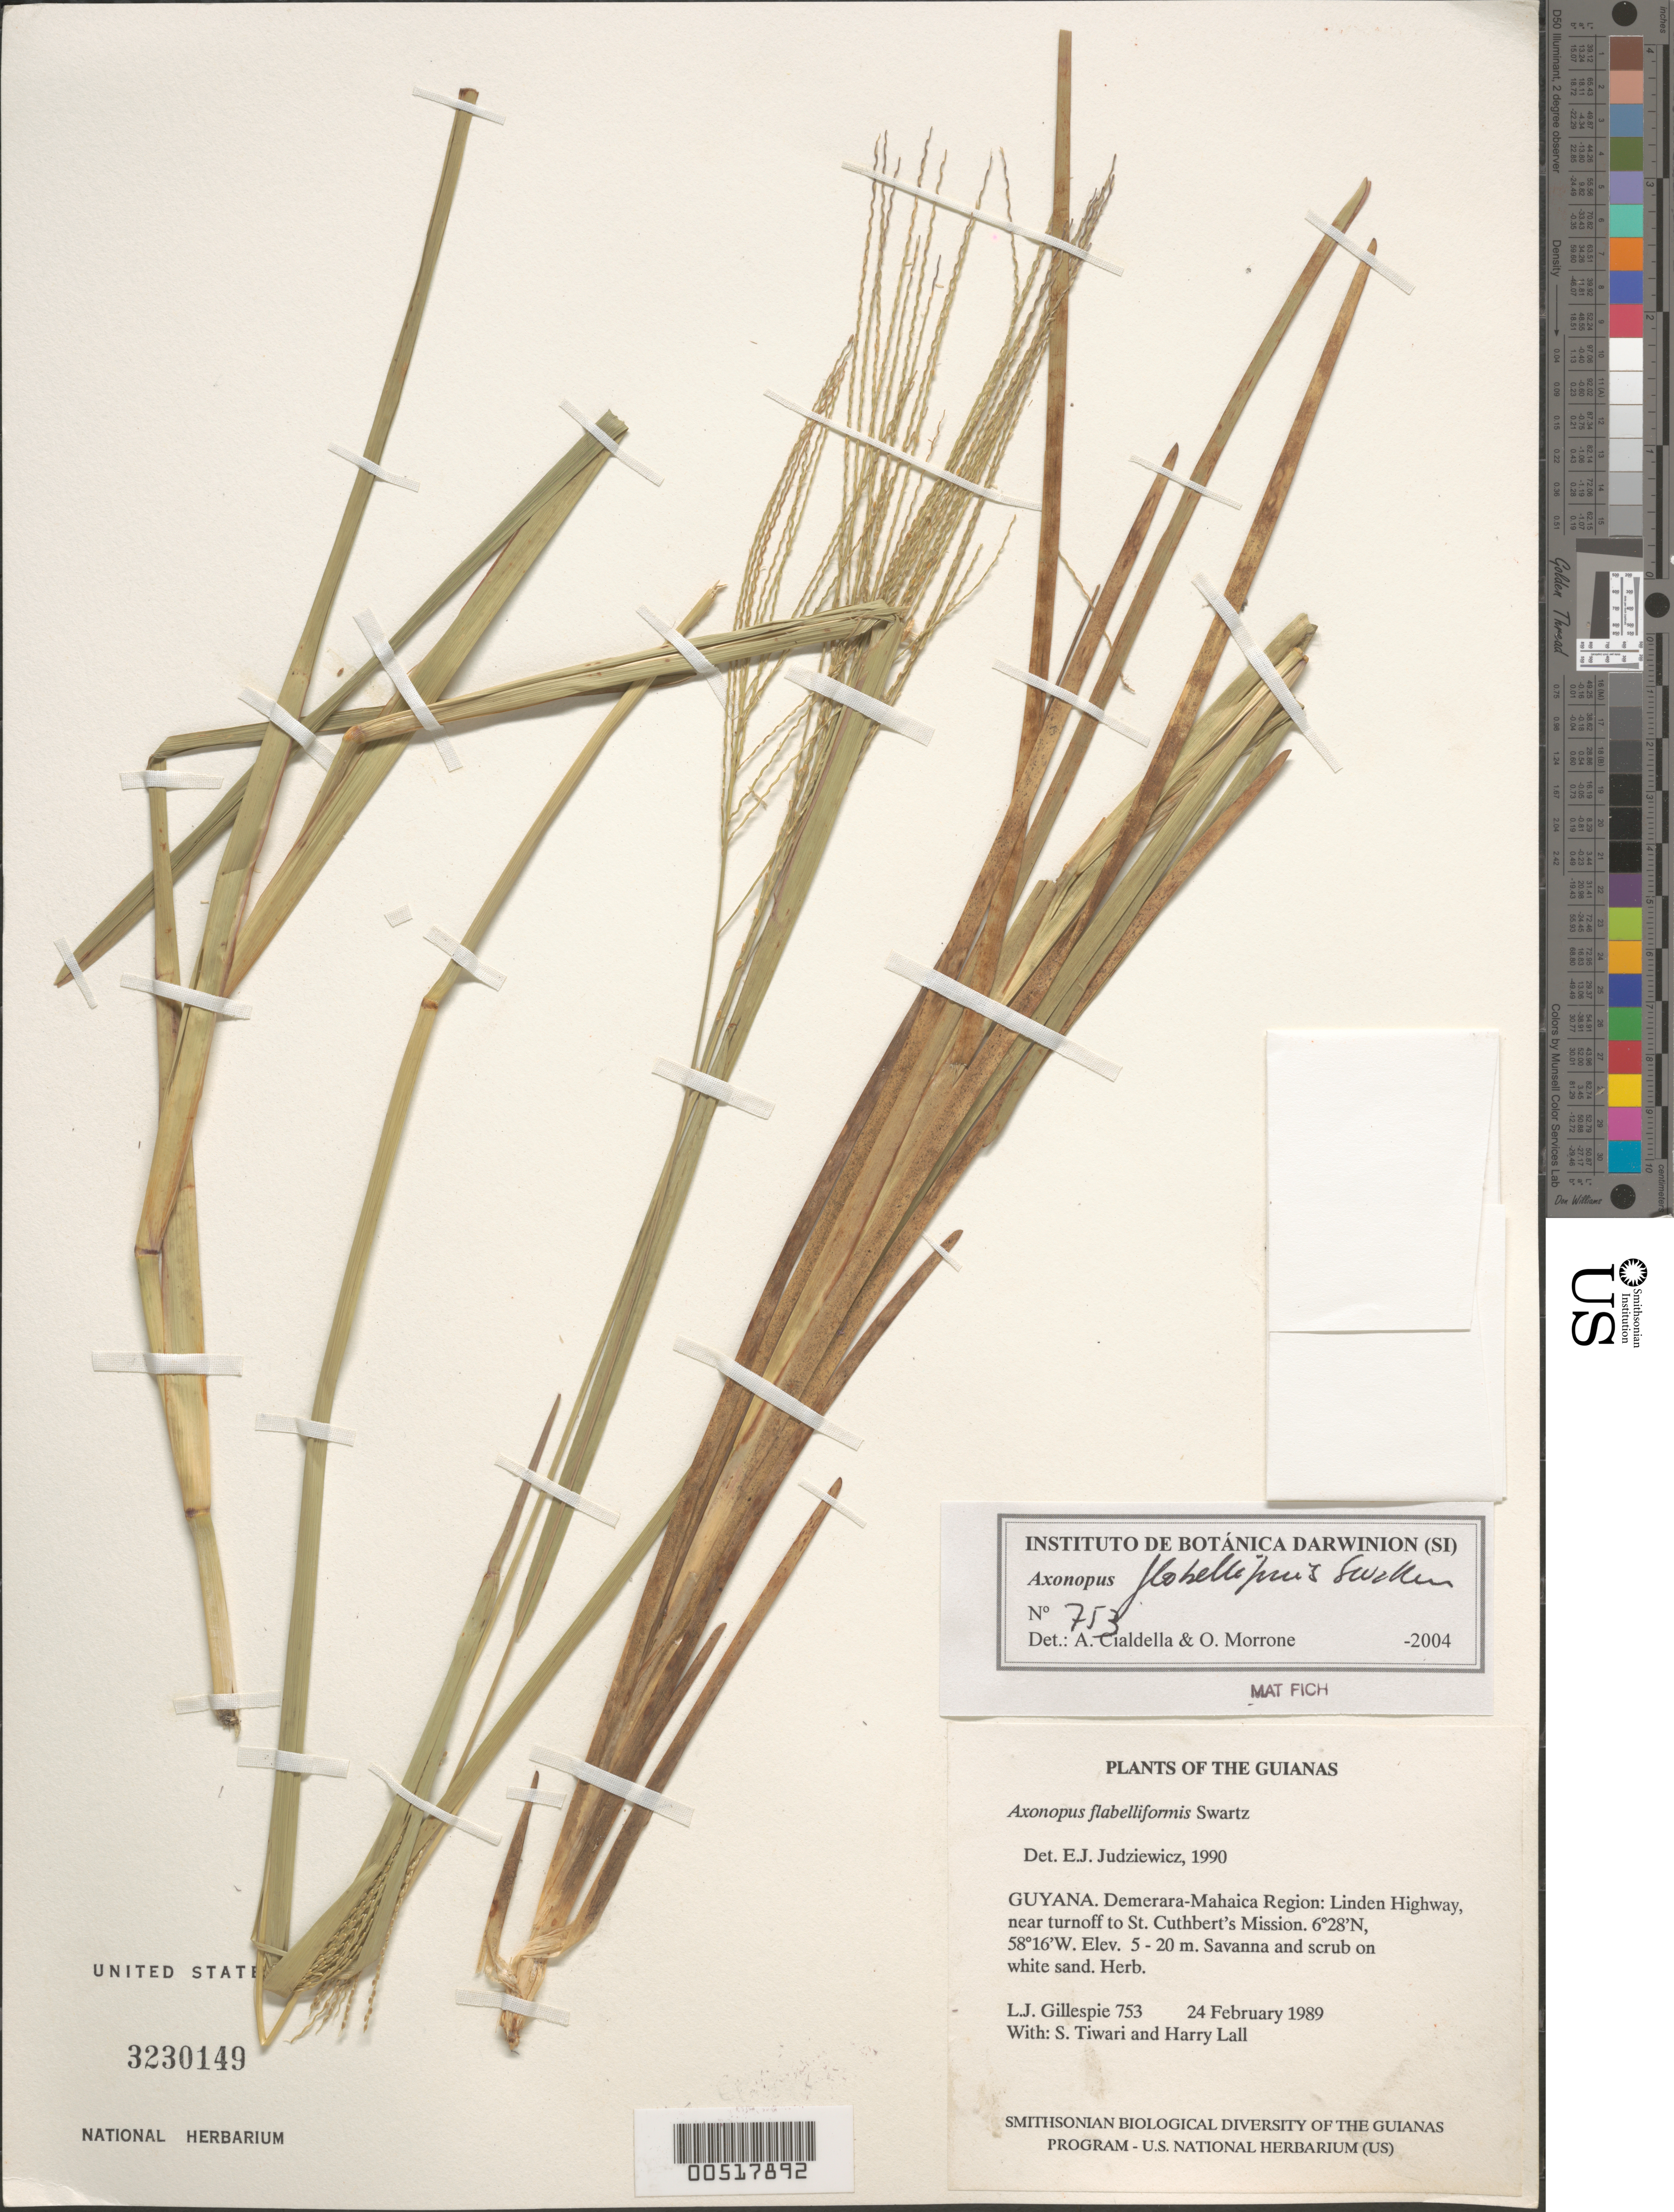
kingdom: Plantae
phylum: Tracheophyta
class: Liliopsida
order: Poales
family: Poaceae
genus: Axonopus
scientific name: Axonopus flabelliformis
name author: Swallen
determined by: Judziewicz, E. J.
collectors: L. J. Gillespie, S. Tiwari & H. Lall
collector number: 753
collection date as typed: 24 February 1989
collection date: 1989-02-24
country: Guyana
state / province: Demerara-Mahaica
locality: Linden Highway, near turnoff to St. Cuthbert's Mission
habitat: Savanna and scrub on white sand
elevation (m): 5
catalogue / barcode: US 3230149